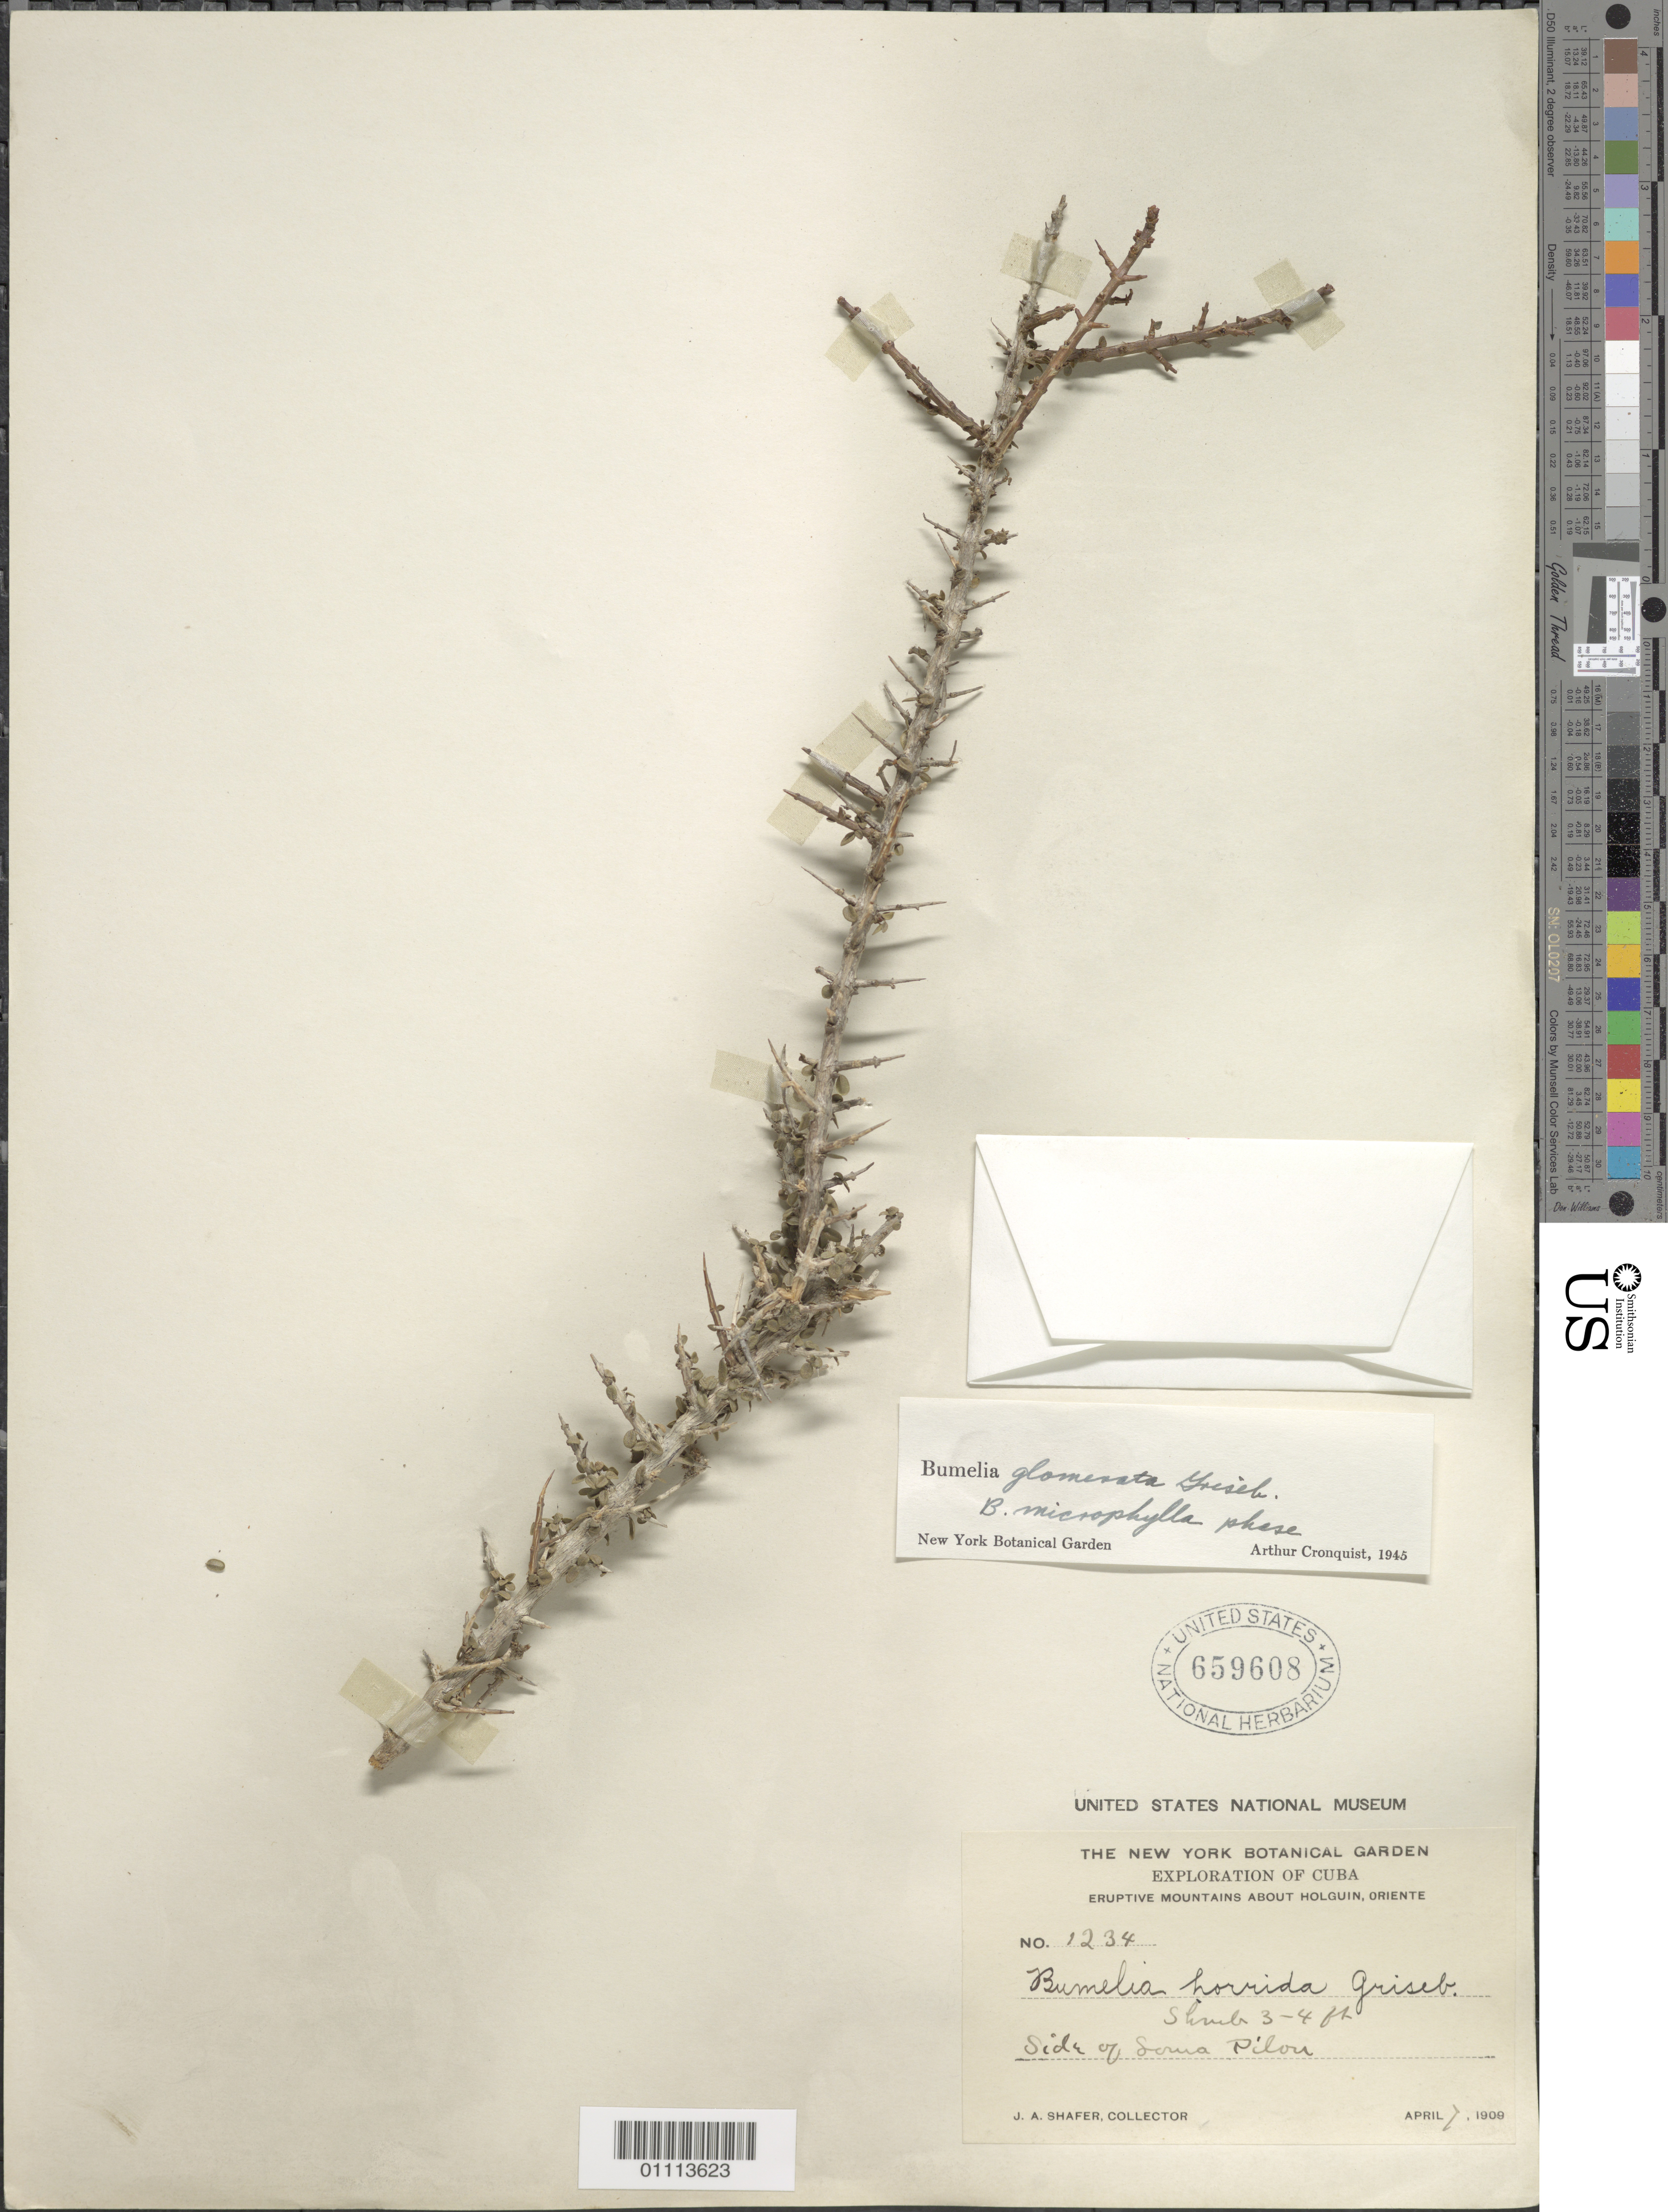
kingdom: Plantae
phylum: Tracheophyta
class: Magnoliopsida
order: Ericales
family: Sapotaceae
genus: Sideroxylon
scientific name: Sideroxylon horridum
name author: (Griseb.) T.D. Penn.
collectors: J. A. Shafer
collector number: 1234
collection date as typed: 07 Apr 1909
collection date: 1909-04-07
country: Cuba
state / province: Holguín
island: Cuba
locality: Side of Soura Pilou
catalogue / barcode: US 659608